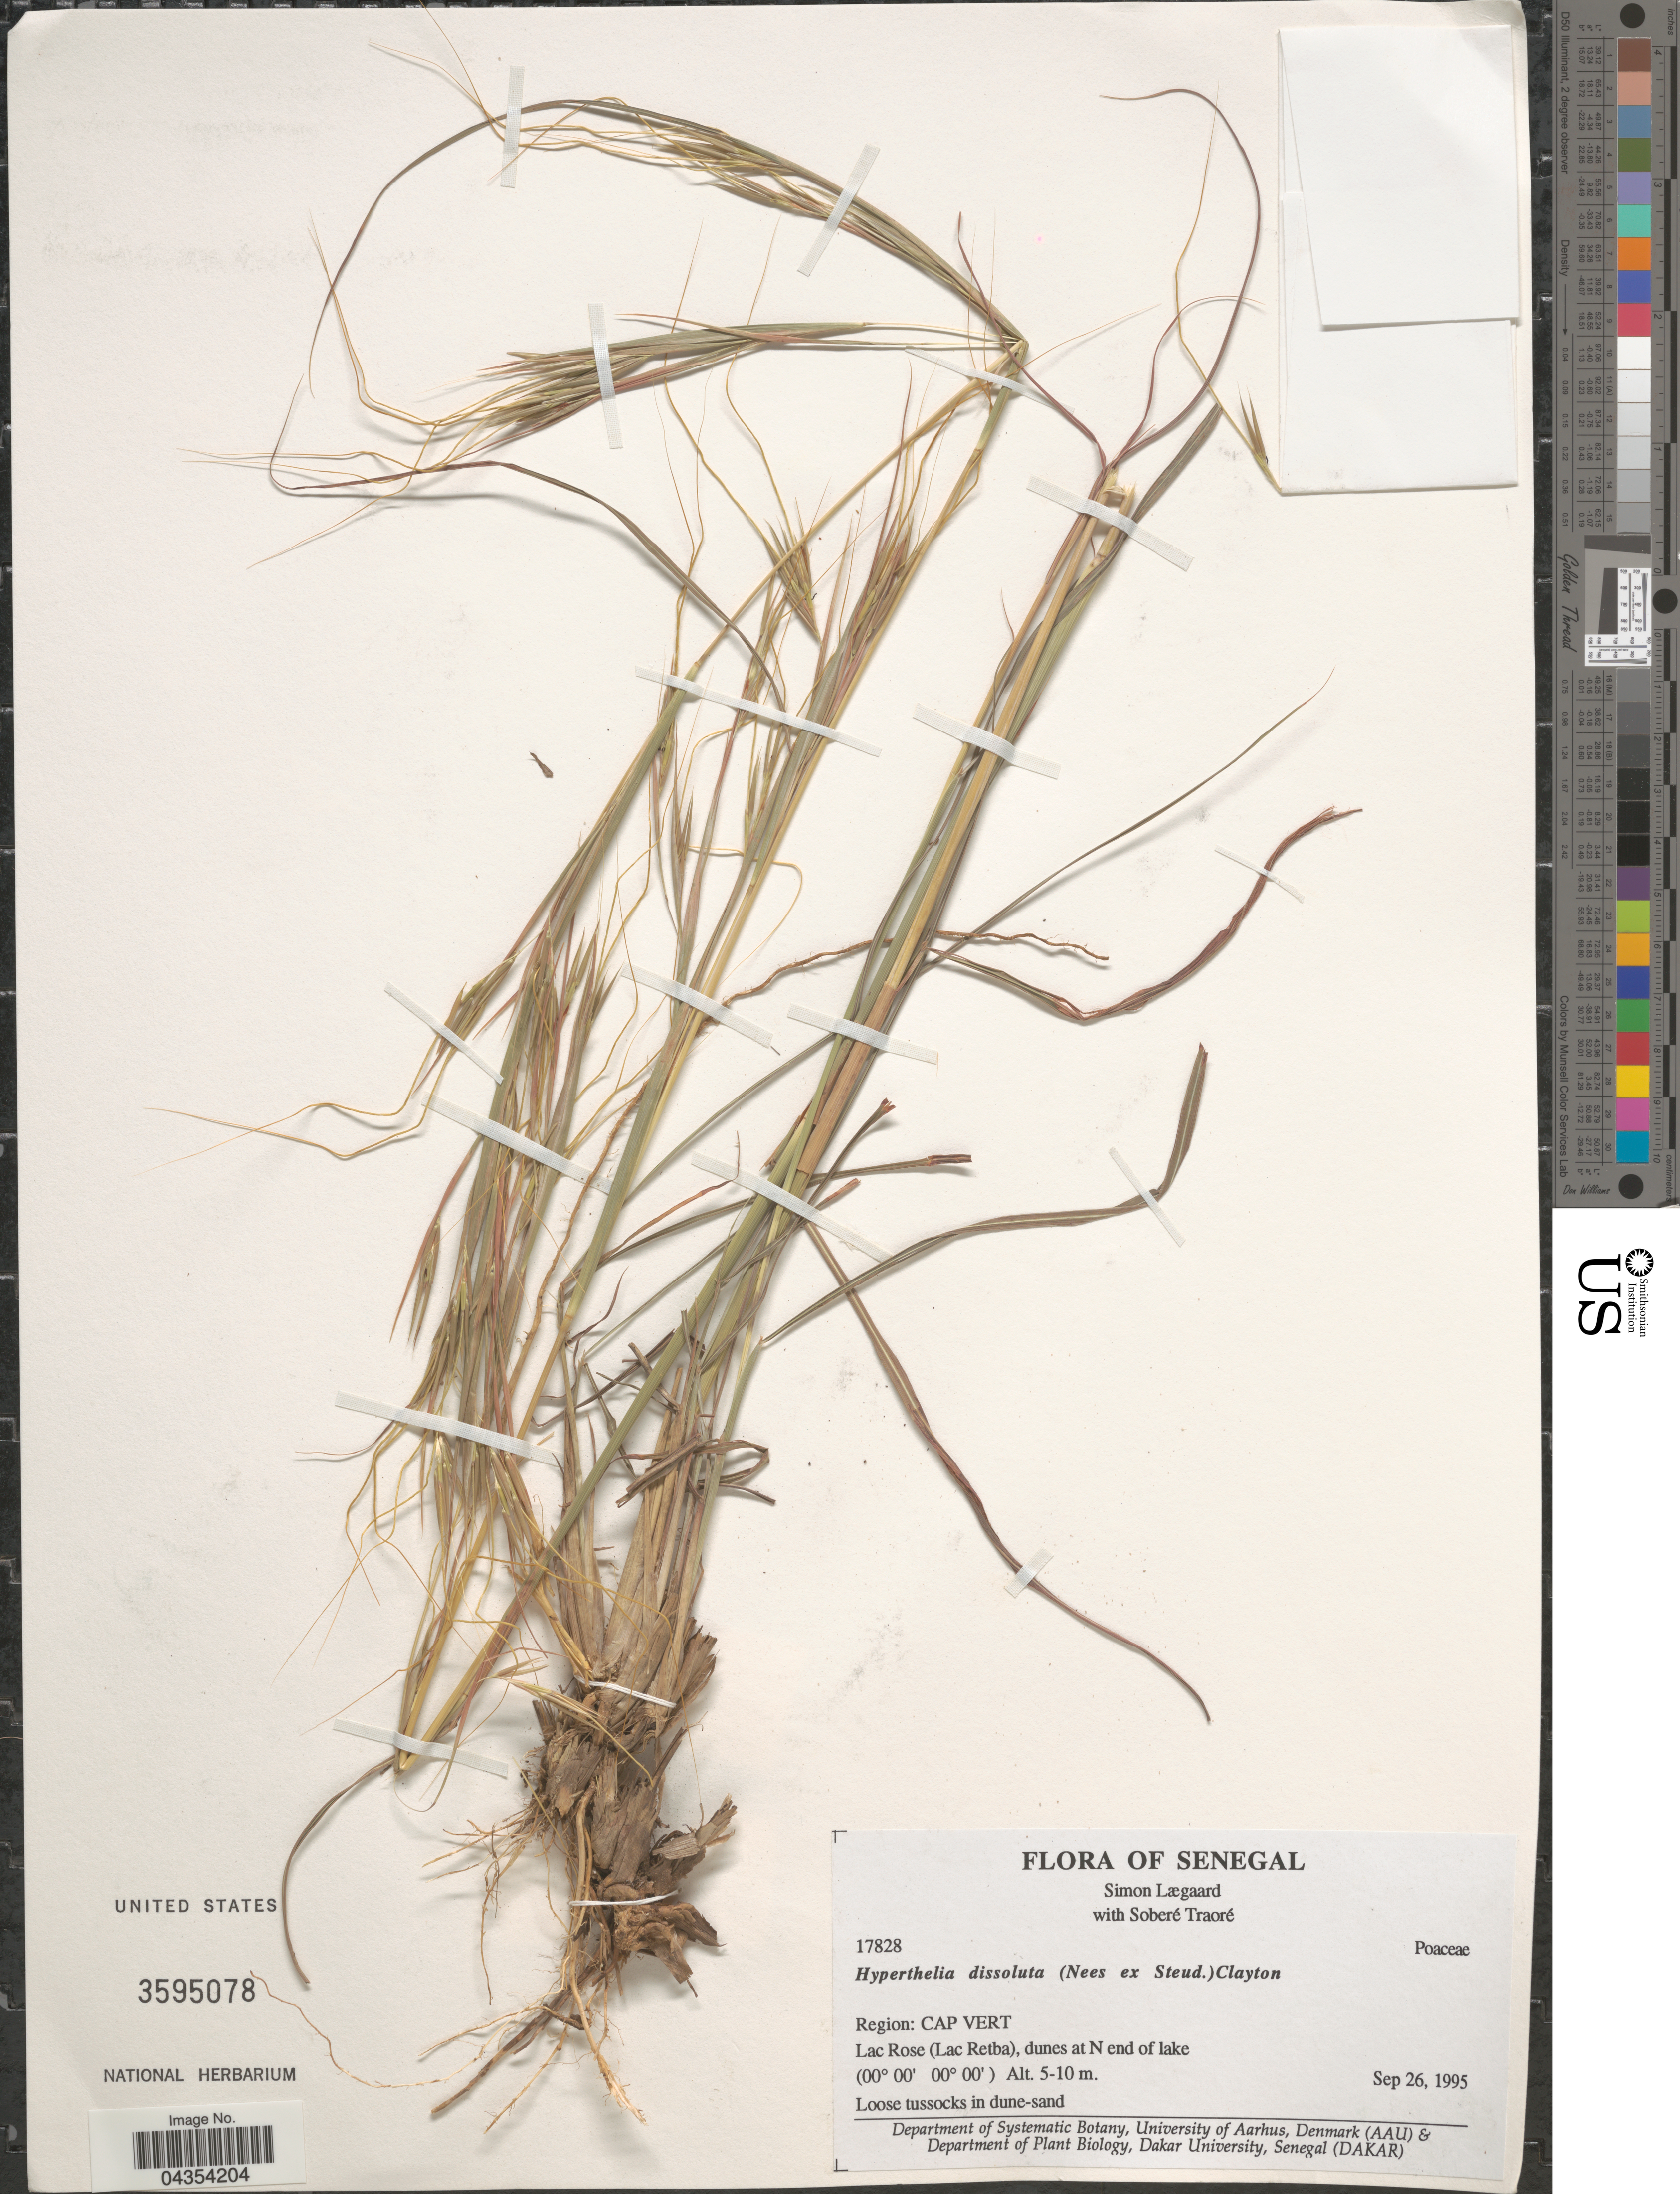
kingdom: Plantae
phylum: Tracheophyta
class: Liliopsida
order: Poales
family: Poaceae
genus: Hyperthelia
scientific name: Hyperthelia dissoluta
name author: (Nees ex Steud.) Clayton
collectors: S. Lægaard & S. Traore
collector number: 17828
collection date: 1995-09-26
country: Senegal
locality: Region: Cap Vert. Lac Rose (Lac Retba), dunes at N end of lake.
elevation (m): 5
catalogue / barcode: US 3595078